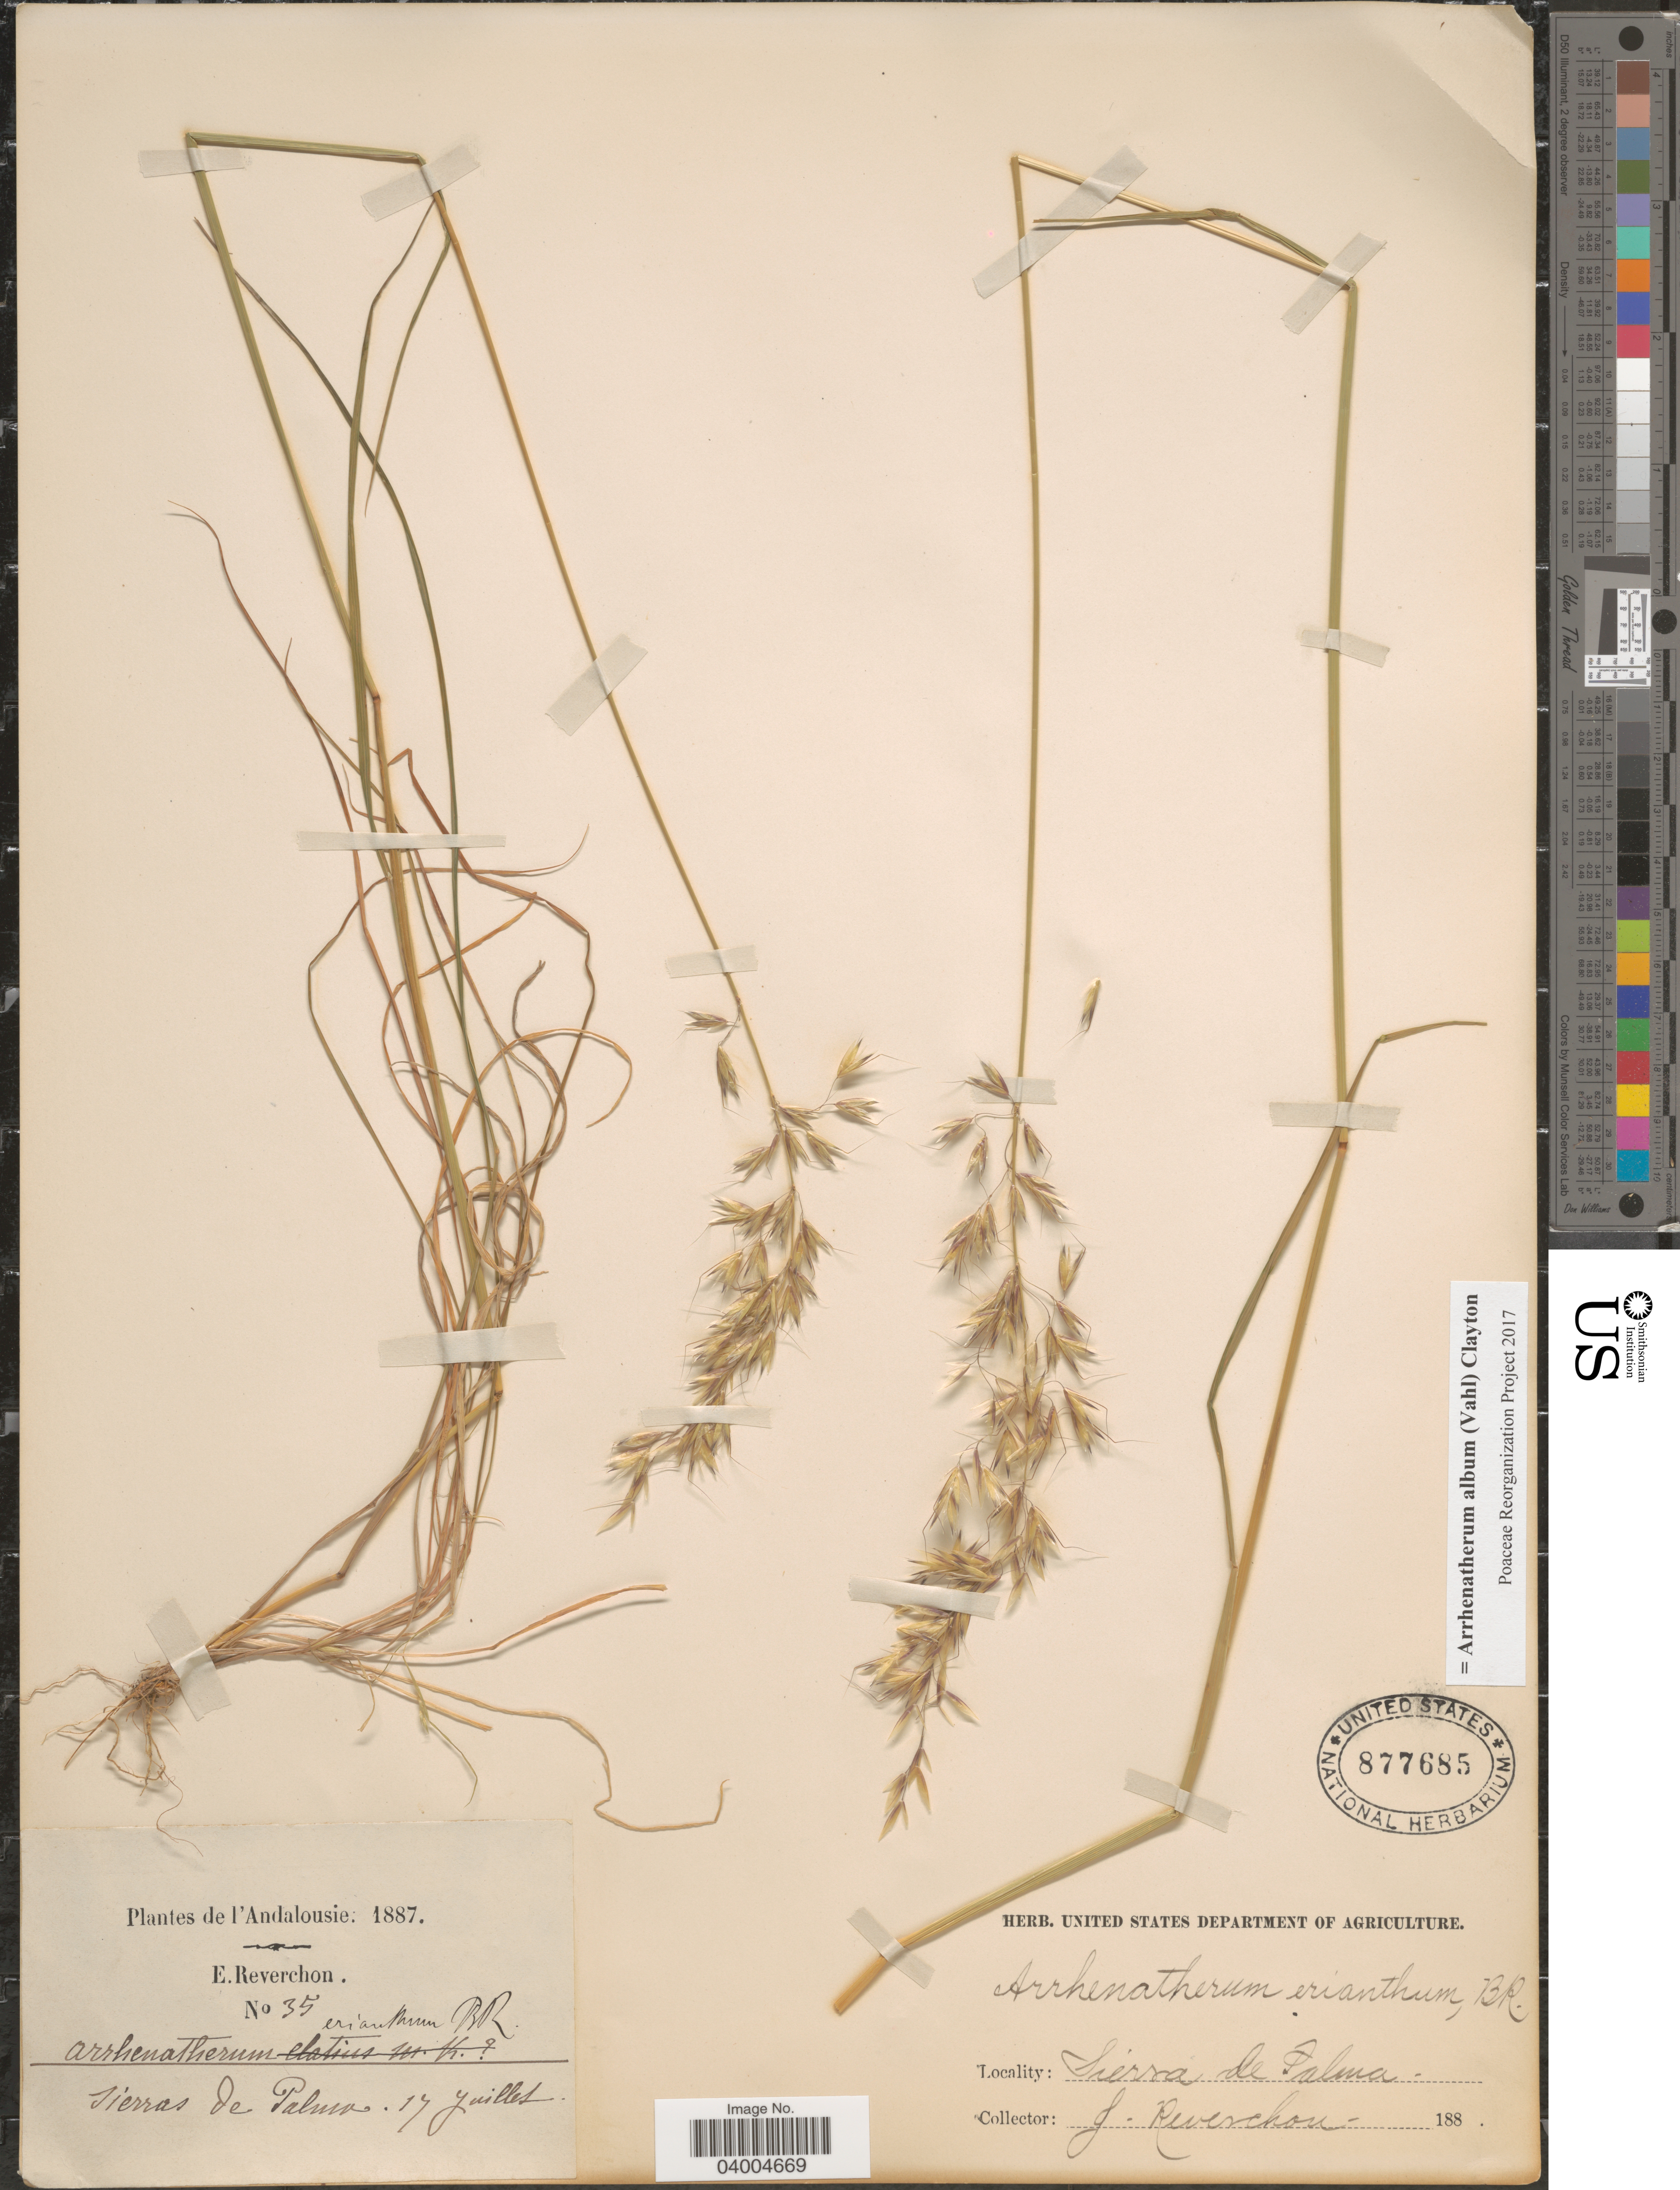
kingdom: Plantae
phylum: Tracheophyta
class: Liliopsida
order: Poales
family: Poaceae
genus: Arrhenatherum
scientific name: Arrhenatherum album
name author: (Vahl) Clayton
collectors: E. Reverchon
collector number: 35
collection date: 1887-07-17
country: Spain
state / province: Andalucía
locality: L'Andalousie. Sierras de Palma.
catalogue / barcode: US 877685